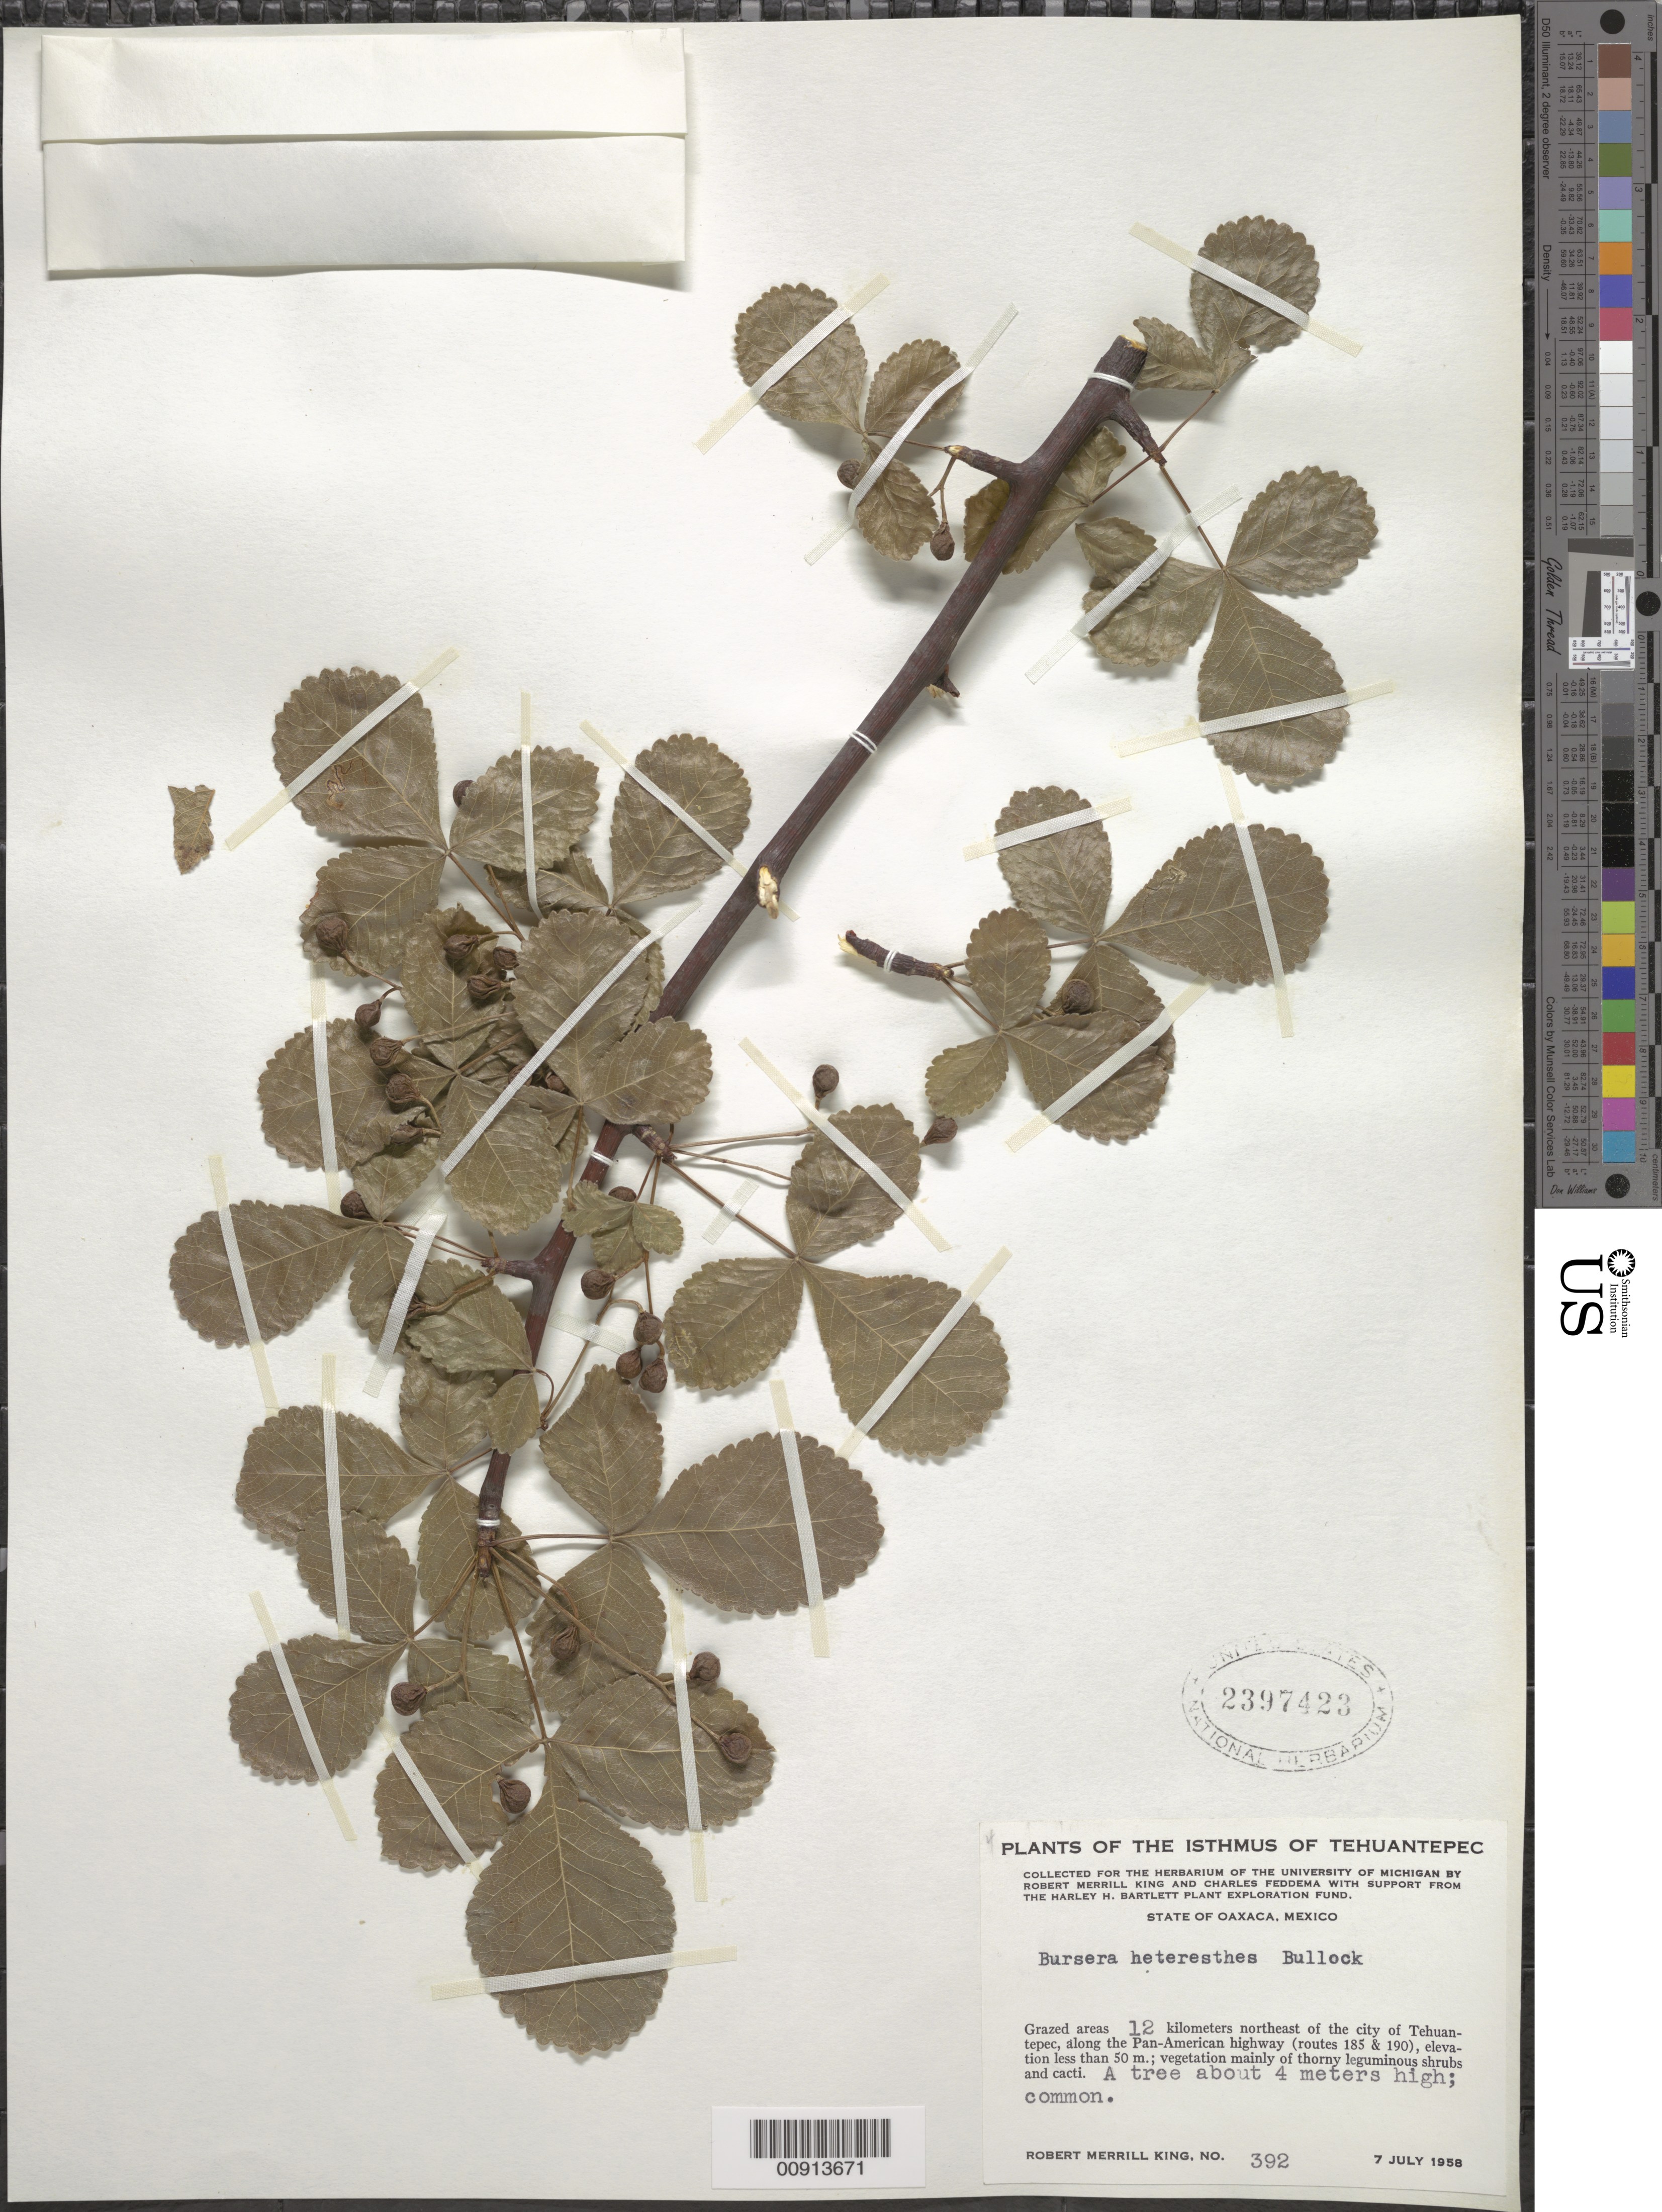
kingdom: Plantae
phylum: Tracheophyta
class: Magnoliopsida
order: Sapindales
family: Burseraceae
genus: Bursera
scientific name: Bursera heteresthes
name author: Bullock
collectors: R. M. King & C. Feddema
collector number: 392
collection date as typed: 07 Jul 1958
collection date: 1958-07-07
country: Mexico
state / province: Oaxaca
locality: Grazed areas 12 kilometers northeast of the city of Tehuantepec, along the Pan-American highway (routes 185 & 190). State of Oaxaca.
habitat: Grazed areas; vegetation mainly of thorny leguminous shrubs and cacti.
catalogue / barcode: US 2397423